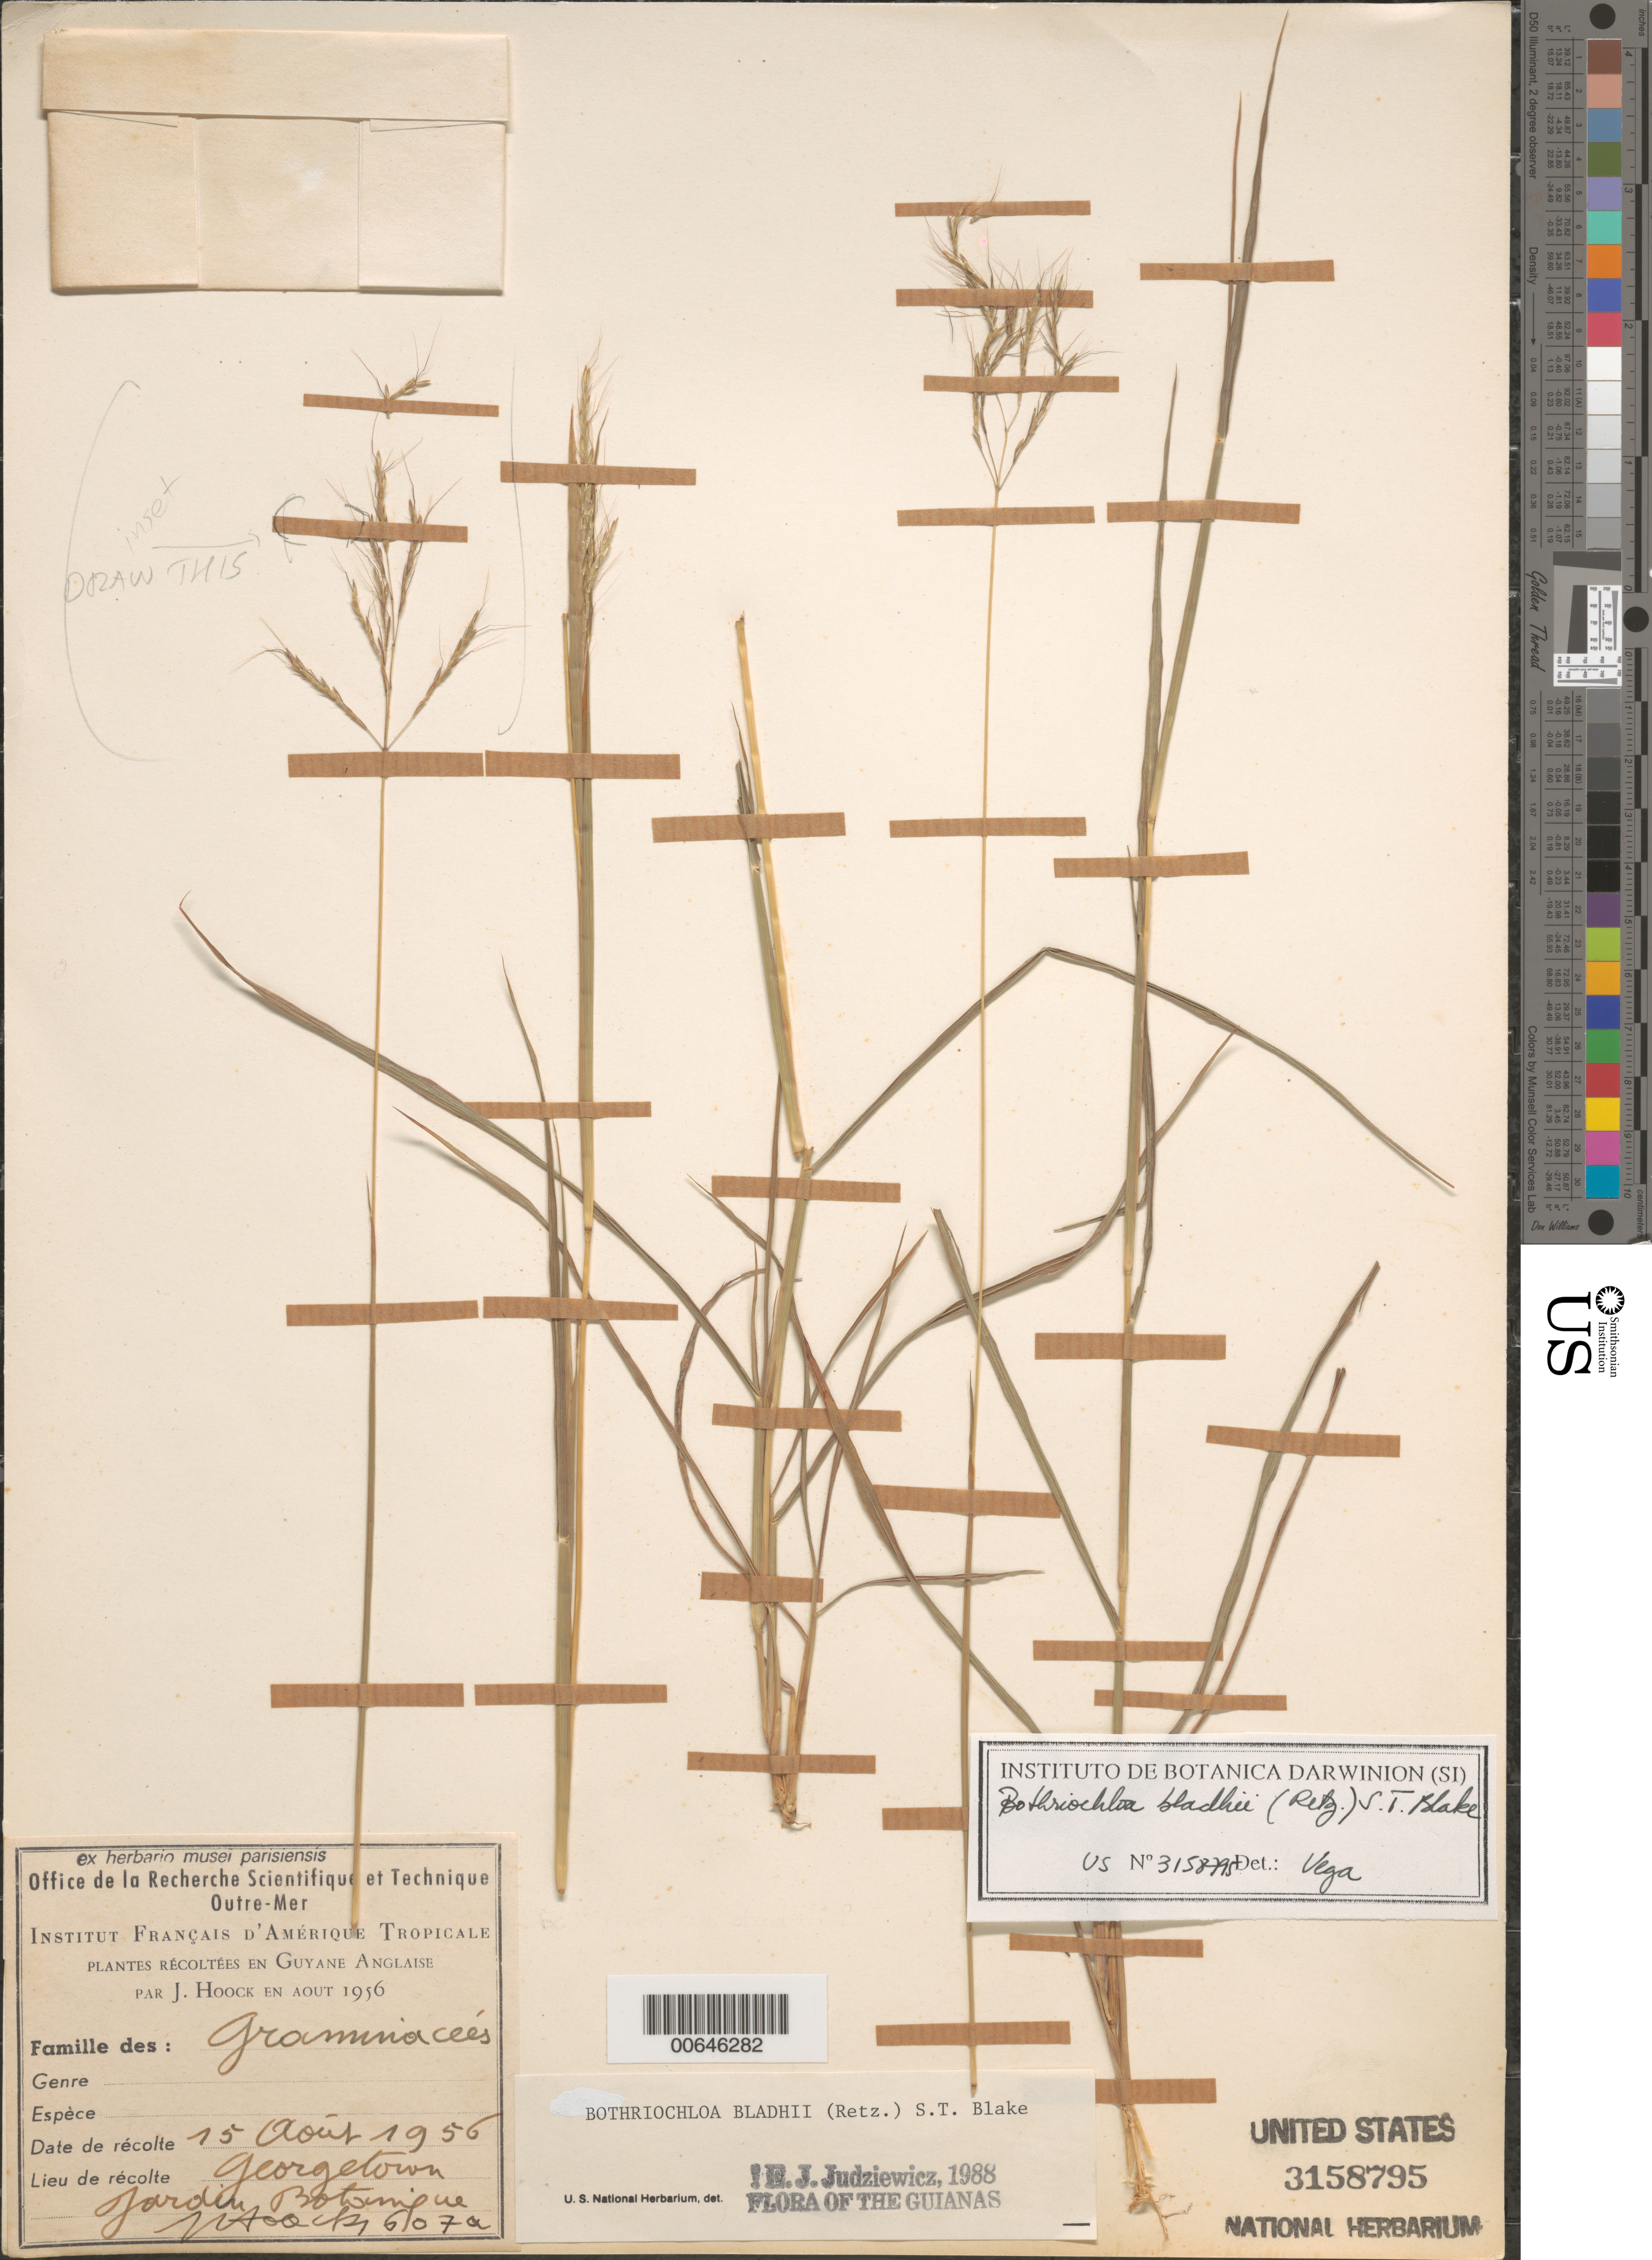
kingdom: Plantae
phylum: Tracheophyta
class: Liliopsida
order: Poales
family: Poaceae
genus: Bothriochloa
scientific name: Bothriochloa bladhii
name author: (Retz.) S.T. Blake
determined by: Judziewicz, E. J.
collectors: J. Hoock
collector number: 607 a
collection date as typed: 15-Aug-56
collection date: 1956-08-15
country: Guyana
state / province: Demerara-Mahaica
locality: Georgetown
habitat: Jardin Botanique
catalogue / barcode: US 3158795